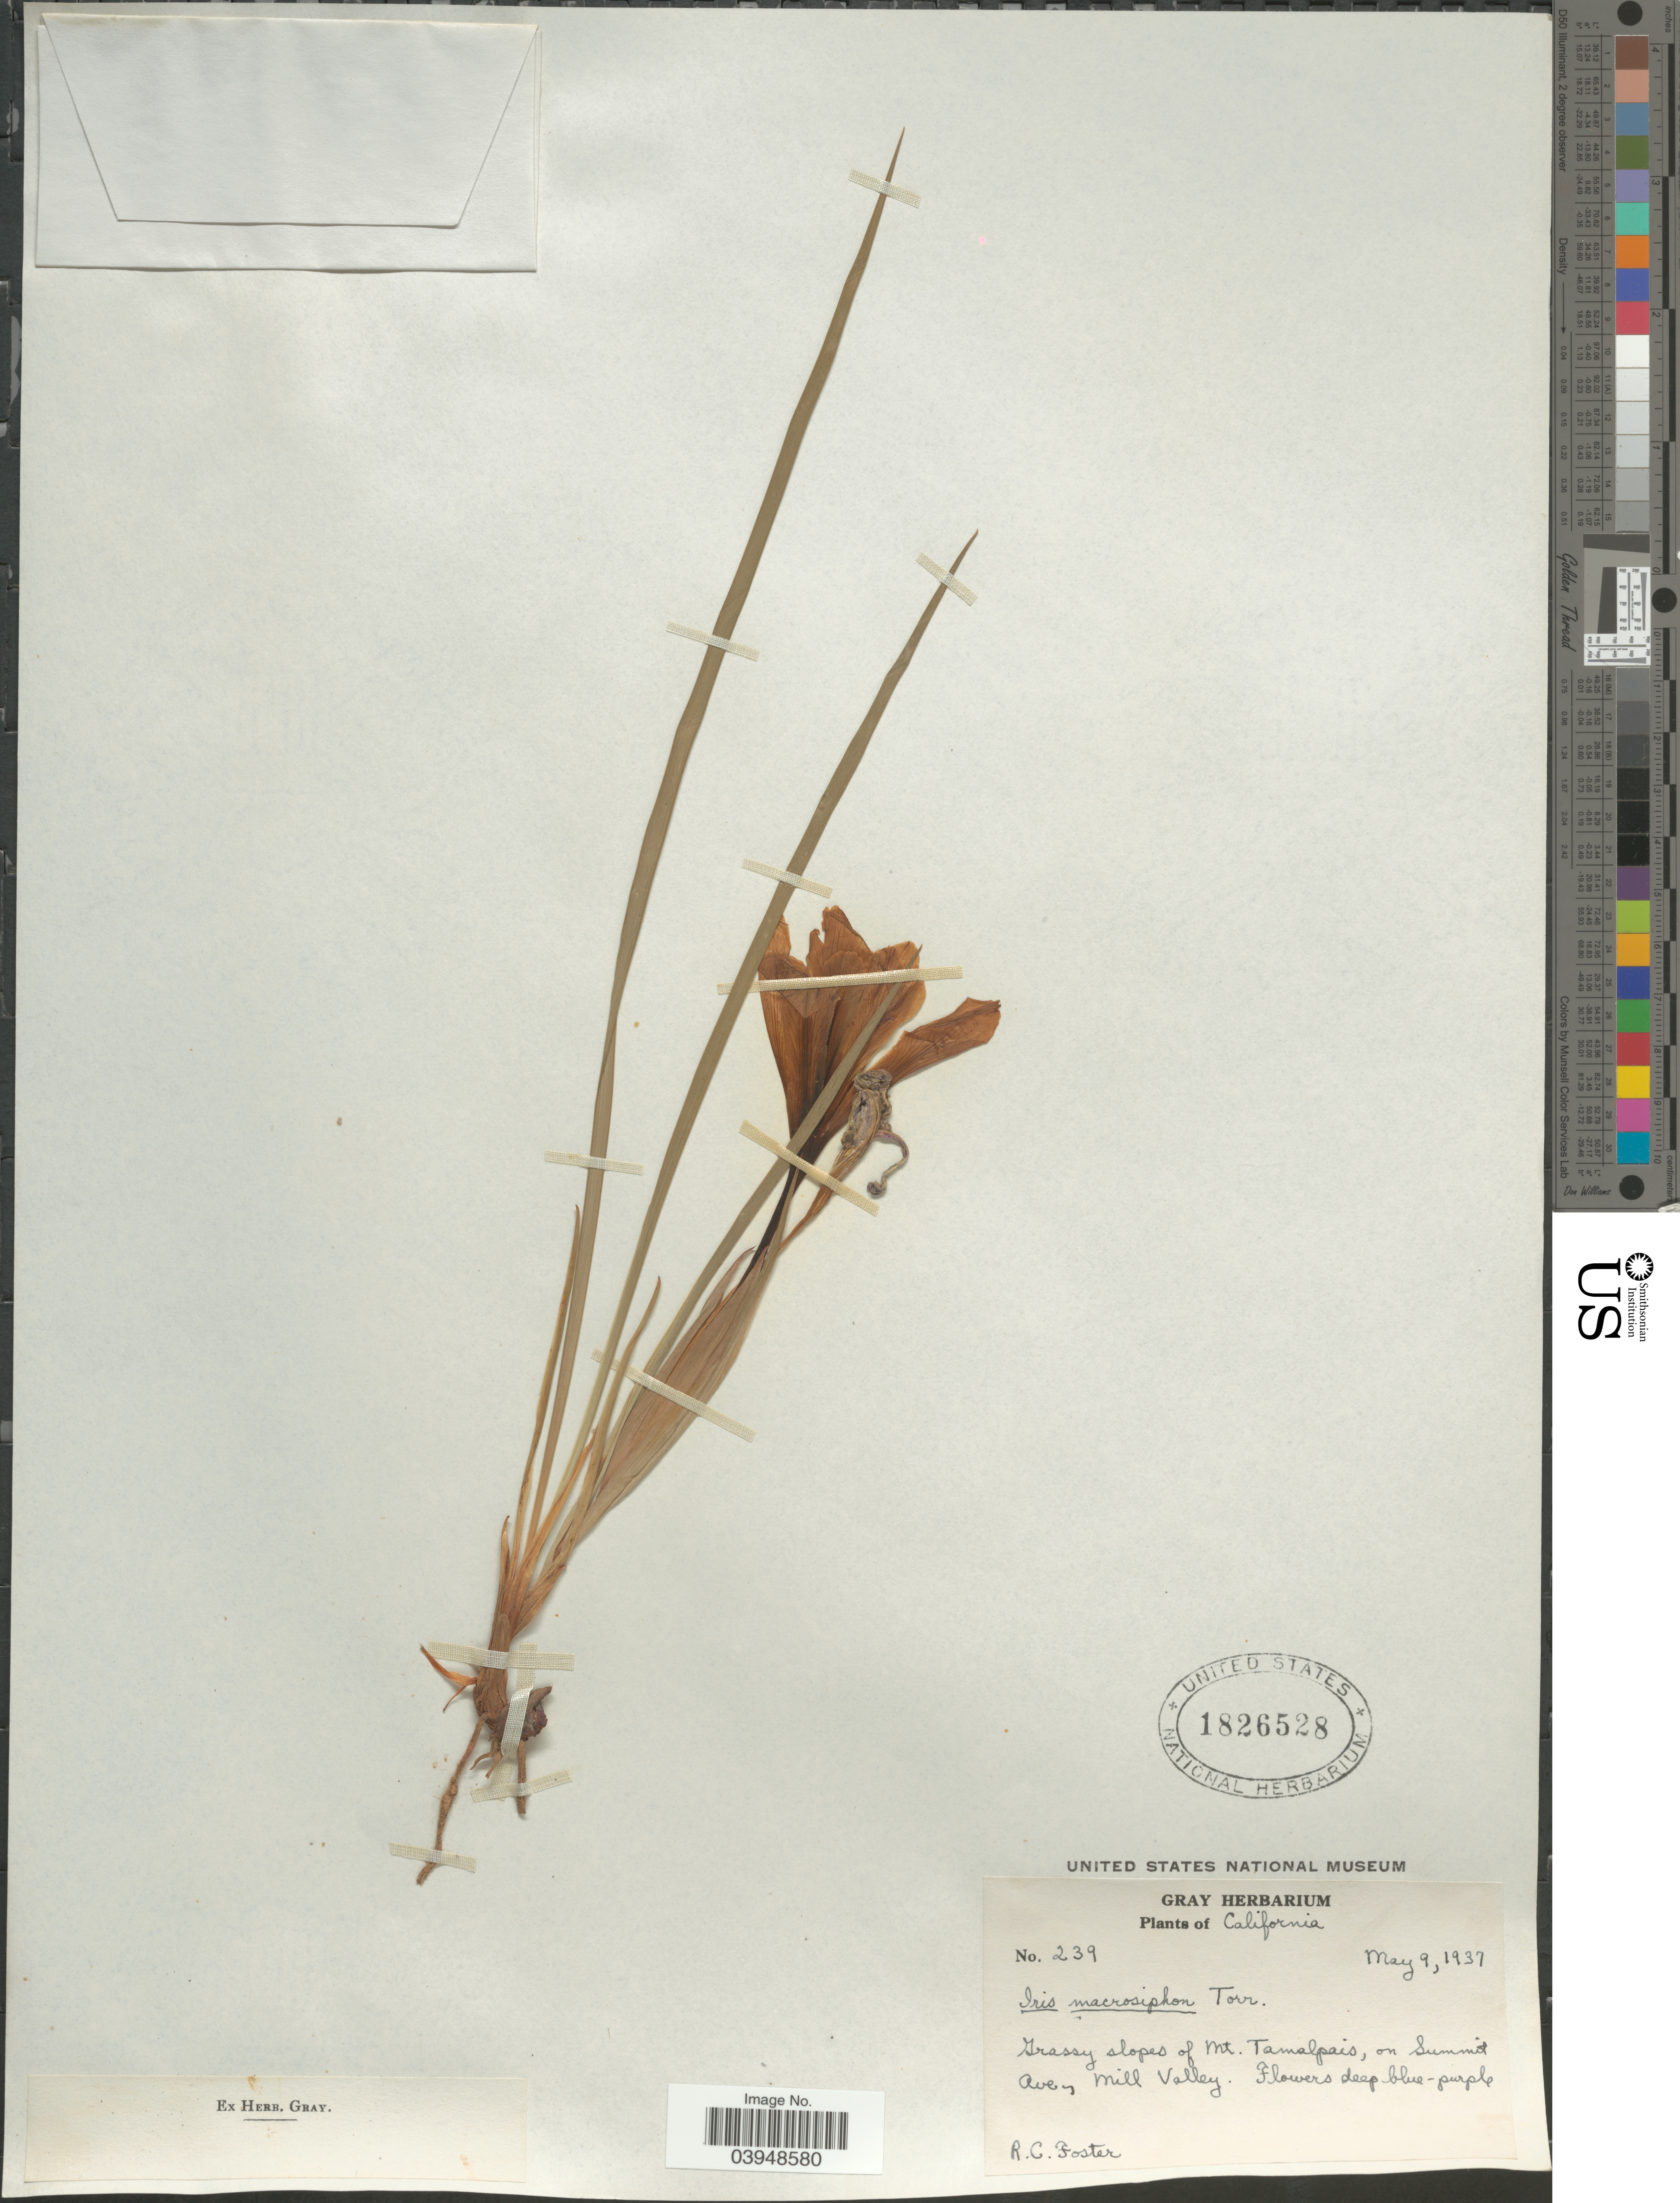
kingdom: Plantae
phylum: Tracheophyta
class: Liliopsida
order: Asparagales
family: Iridaceae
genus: Iris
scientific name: Iris macrosiphon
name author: Torr.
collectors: R. C. Foster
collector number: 239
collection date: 1937-05-09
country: United States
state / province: California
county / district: Marin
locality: Grassy slopes of Mt. Tamalpais, on Summit Ave, Mill Valley.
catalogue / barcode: US 1826528